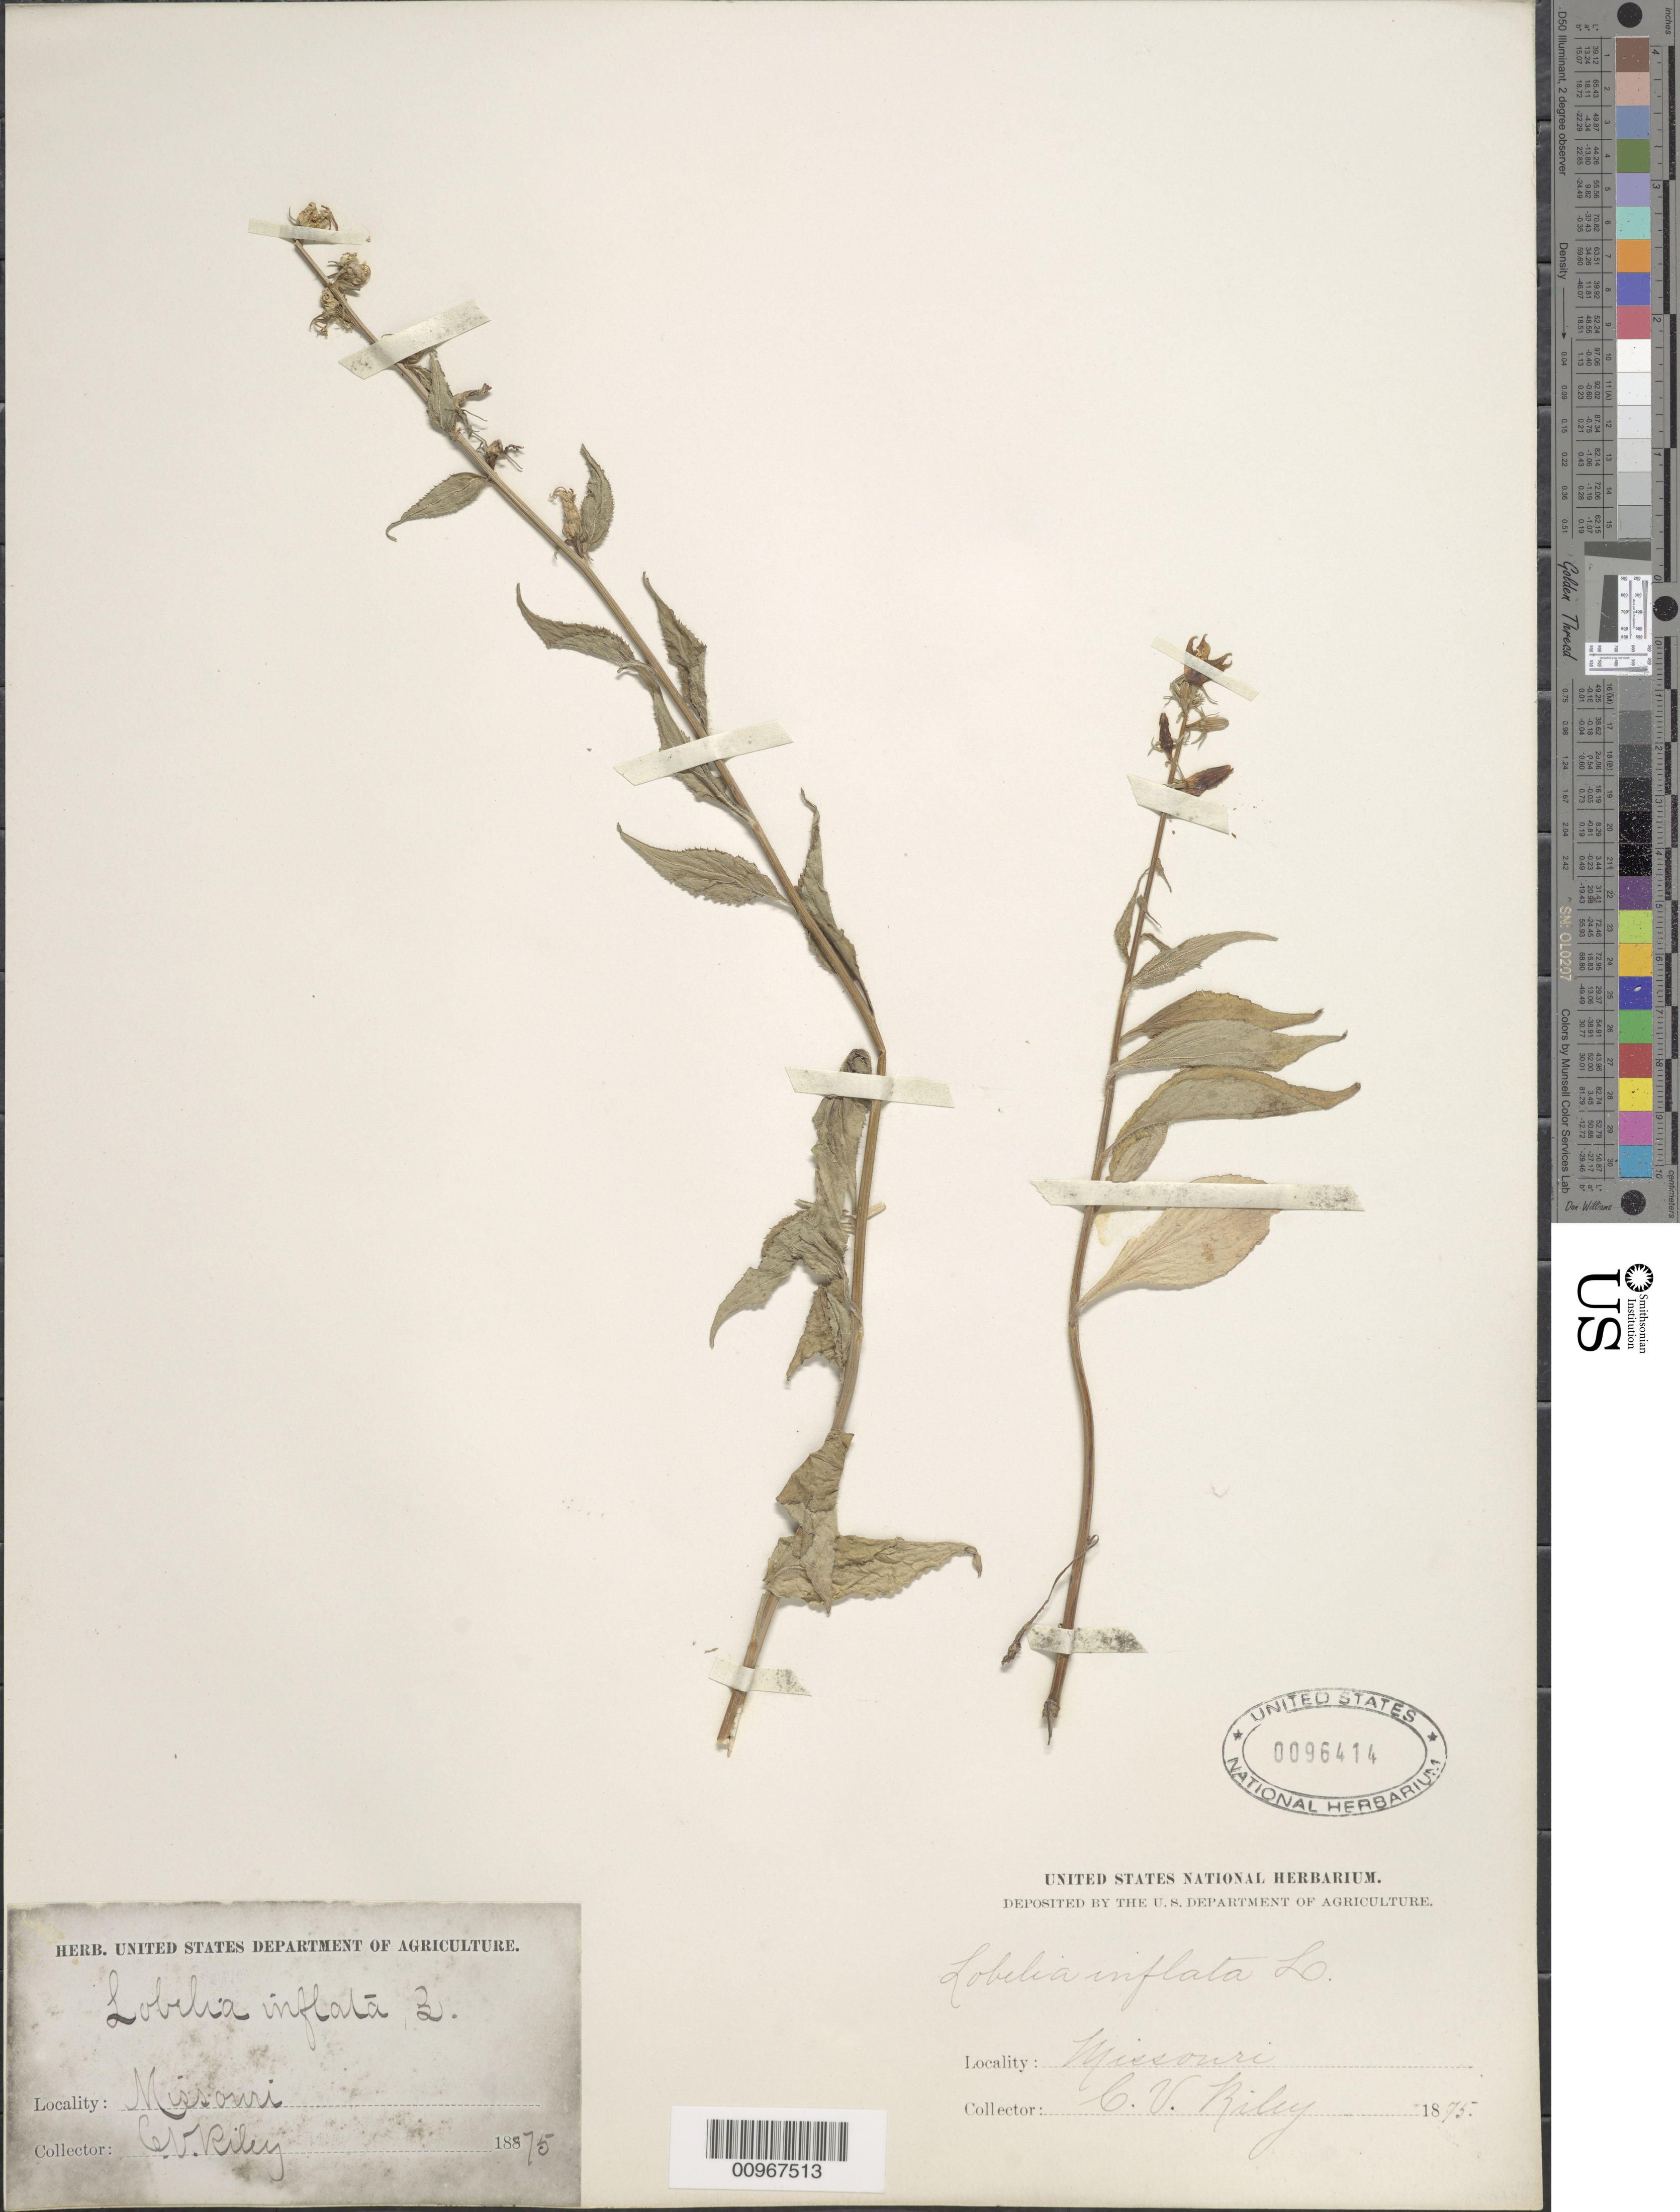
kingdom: Plantae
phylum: Tracheophyta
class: Magnoliopsida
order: Asterales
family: Campanulaceae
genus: Lobelia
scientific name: Lobelia inflata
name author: L.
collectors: G. V. Riley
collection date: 1875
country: United States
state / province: Missouri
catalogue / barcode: US 96414